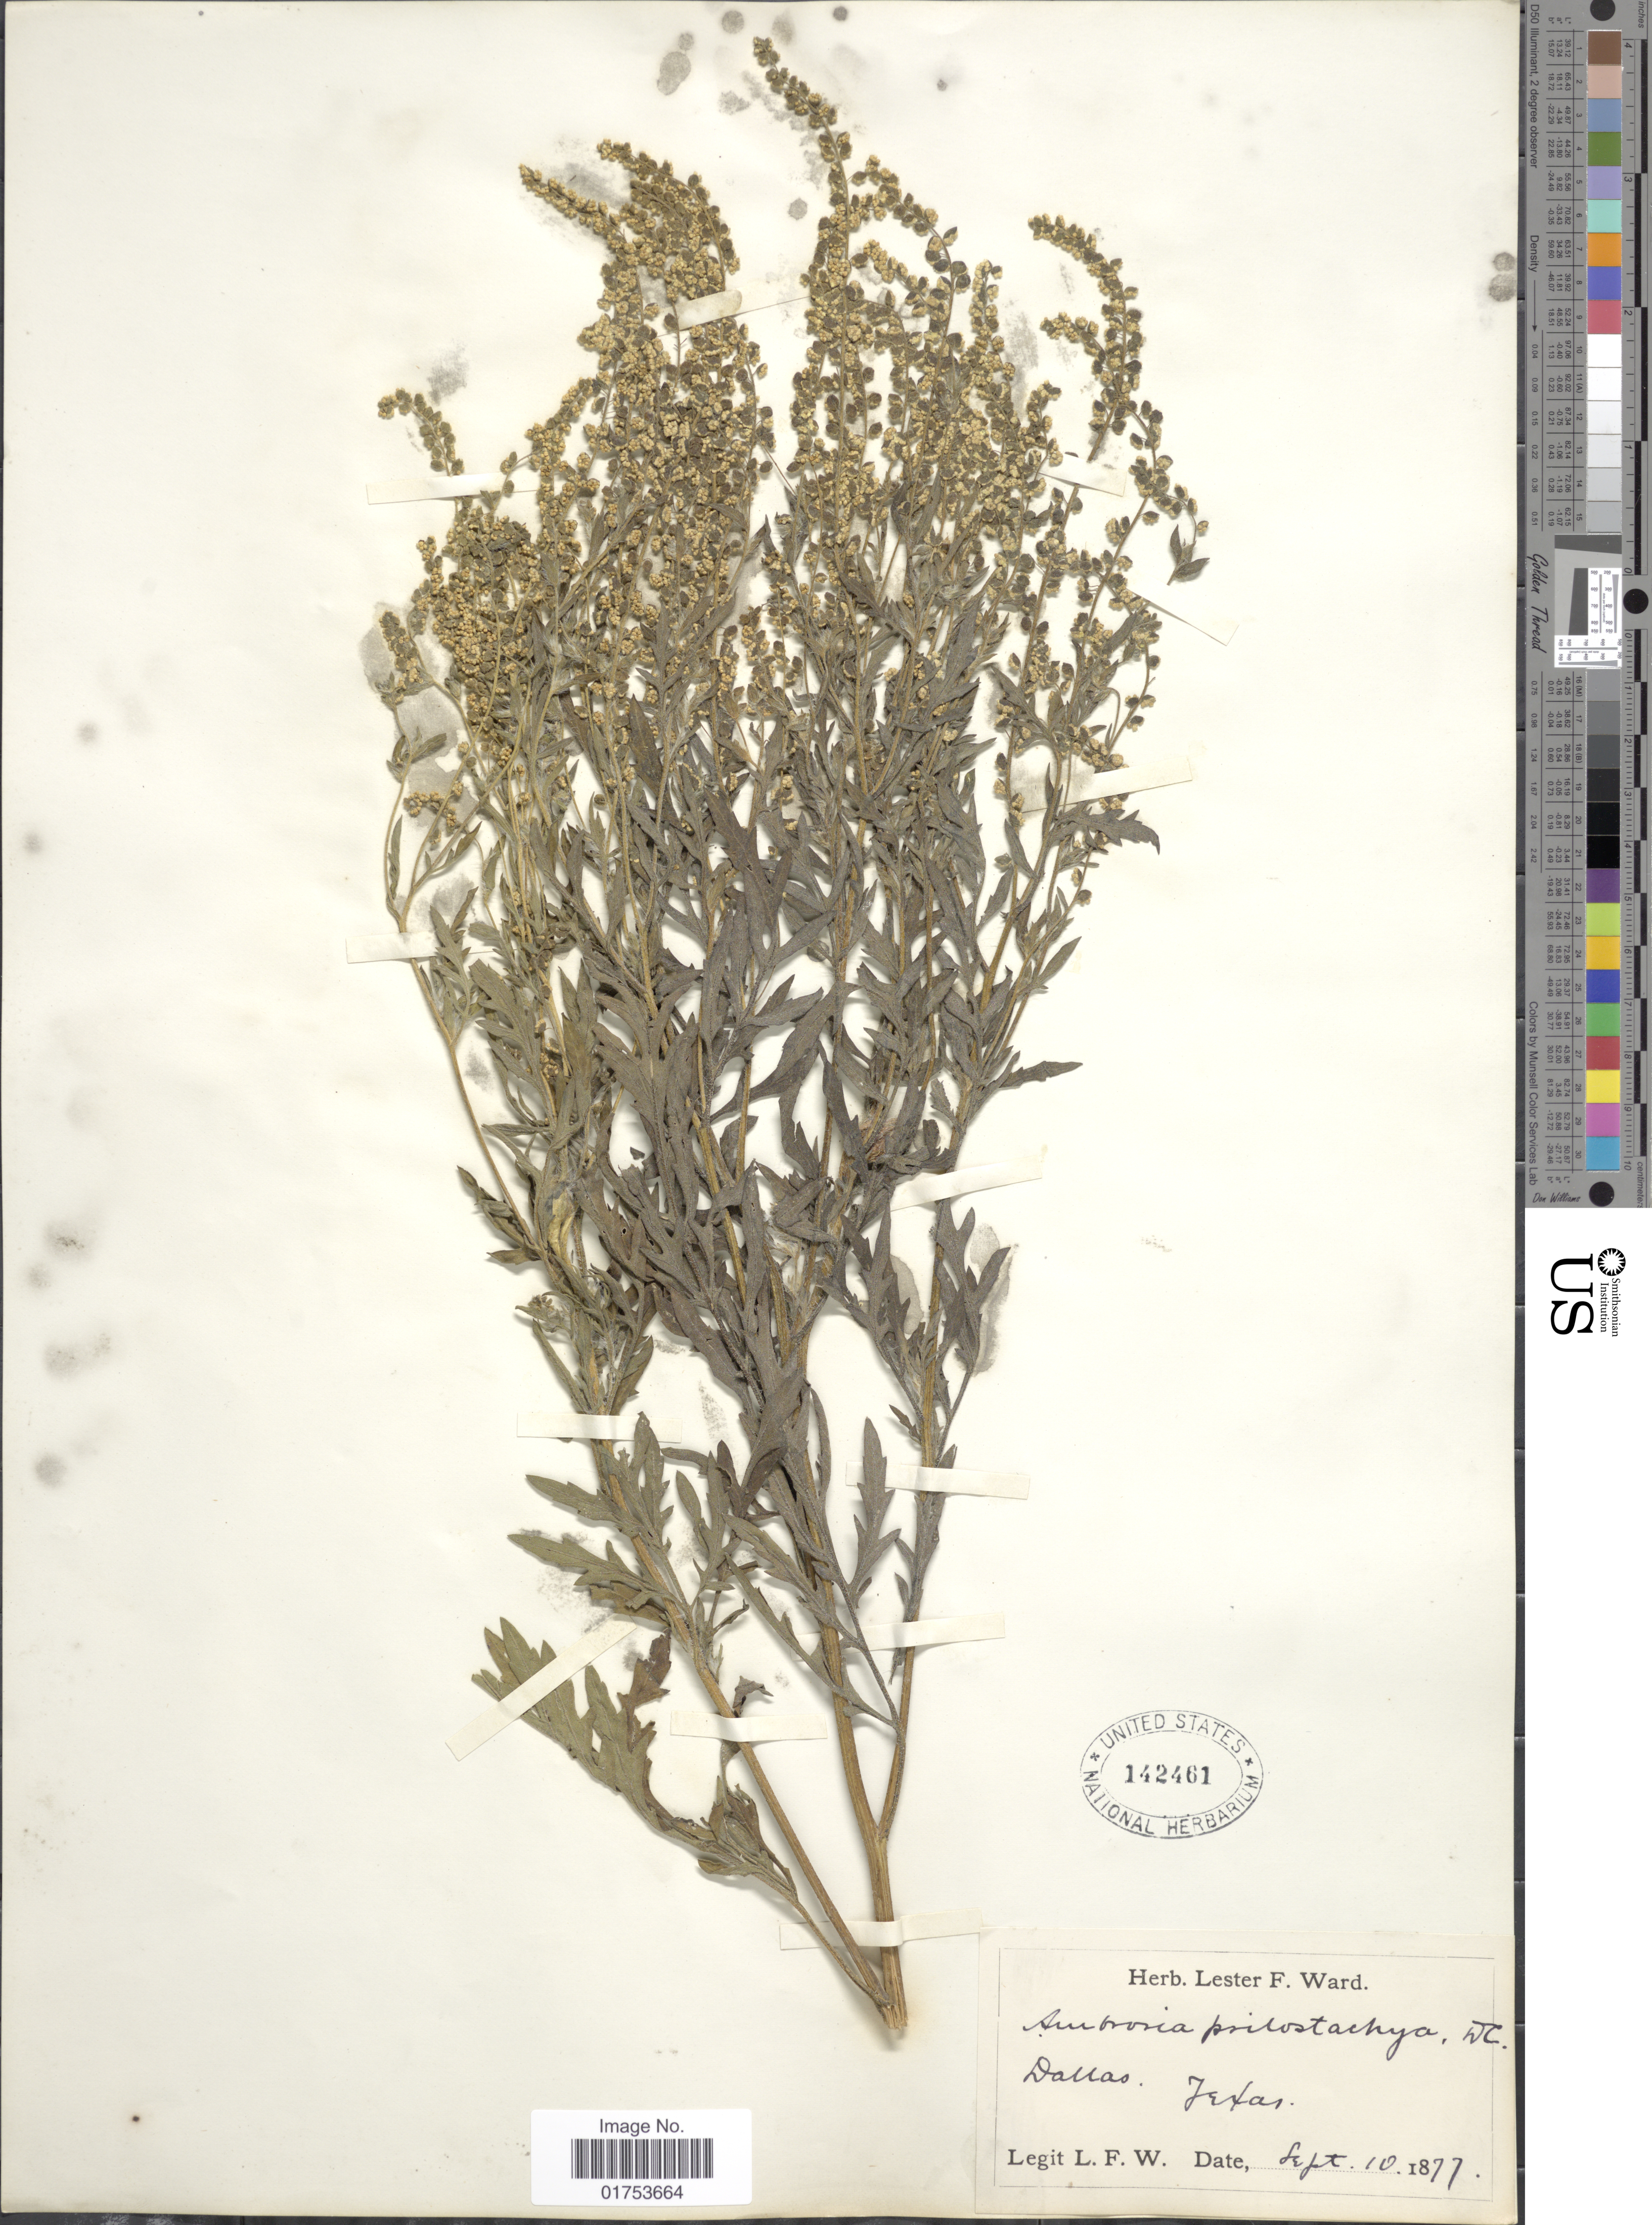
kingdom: Plantae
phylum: Tracheophyta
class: Magnoliopsida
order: Asterales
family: Asteraceae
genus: Ambrosia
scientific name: Ambrosia psilostachya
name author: DC.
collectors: L. F. Ward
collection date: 1877-09-10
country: United States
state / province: Texas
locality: Dallas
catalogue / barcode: US 142461